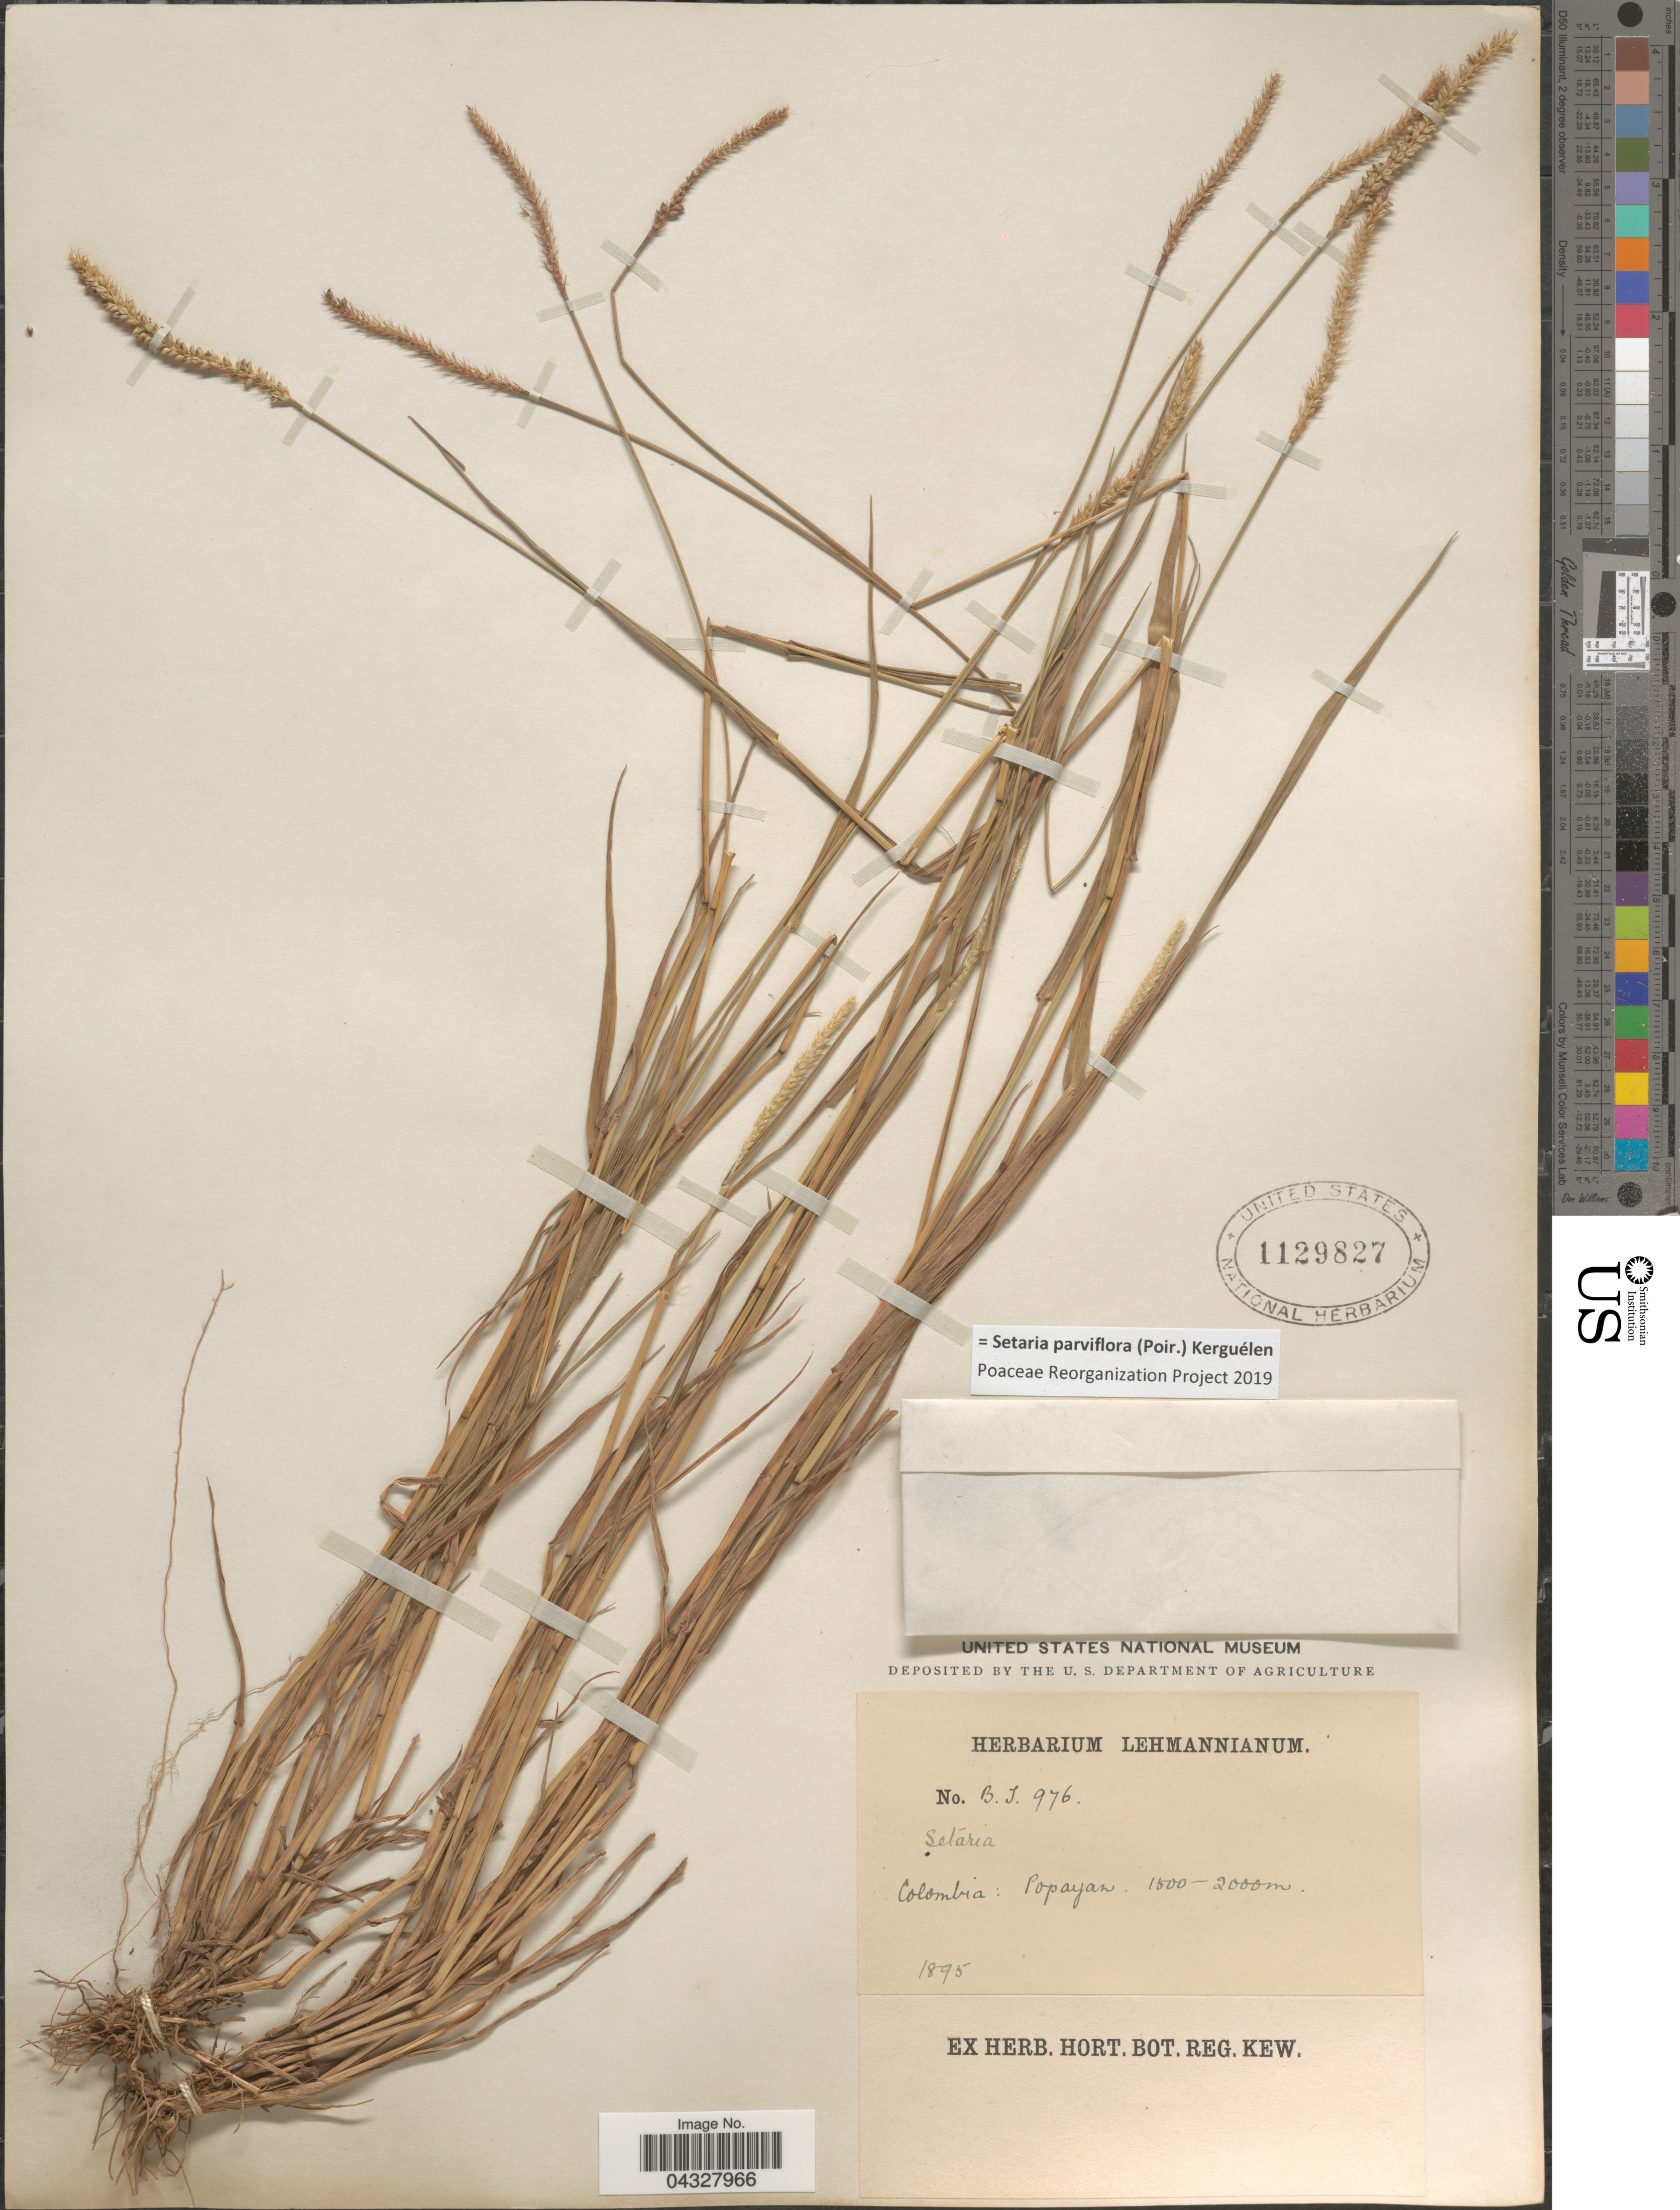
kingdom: Plantae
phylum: Tracheophyta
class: Liliopsida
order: Poales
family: Poaceae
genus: Setaria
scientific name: Setaria parviflora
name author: (Poir.) Kerguélen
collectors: ex herb. Lehmannianum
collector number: BI976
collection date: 1895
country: Colombia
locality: Popayan.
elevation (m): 1500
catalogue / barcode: US 1129827